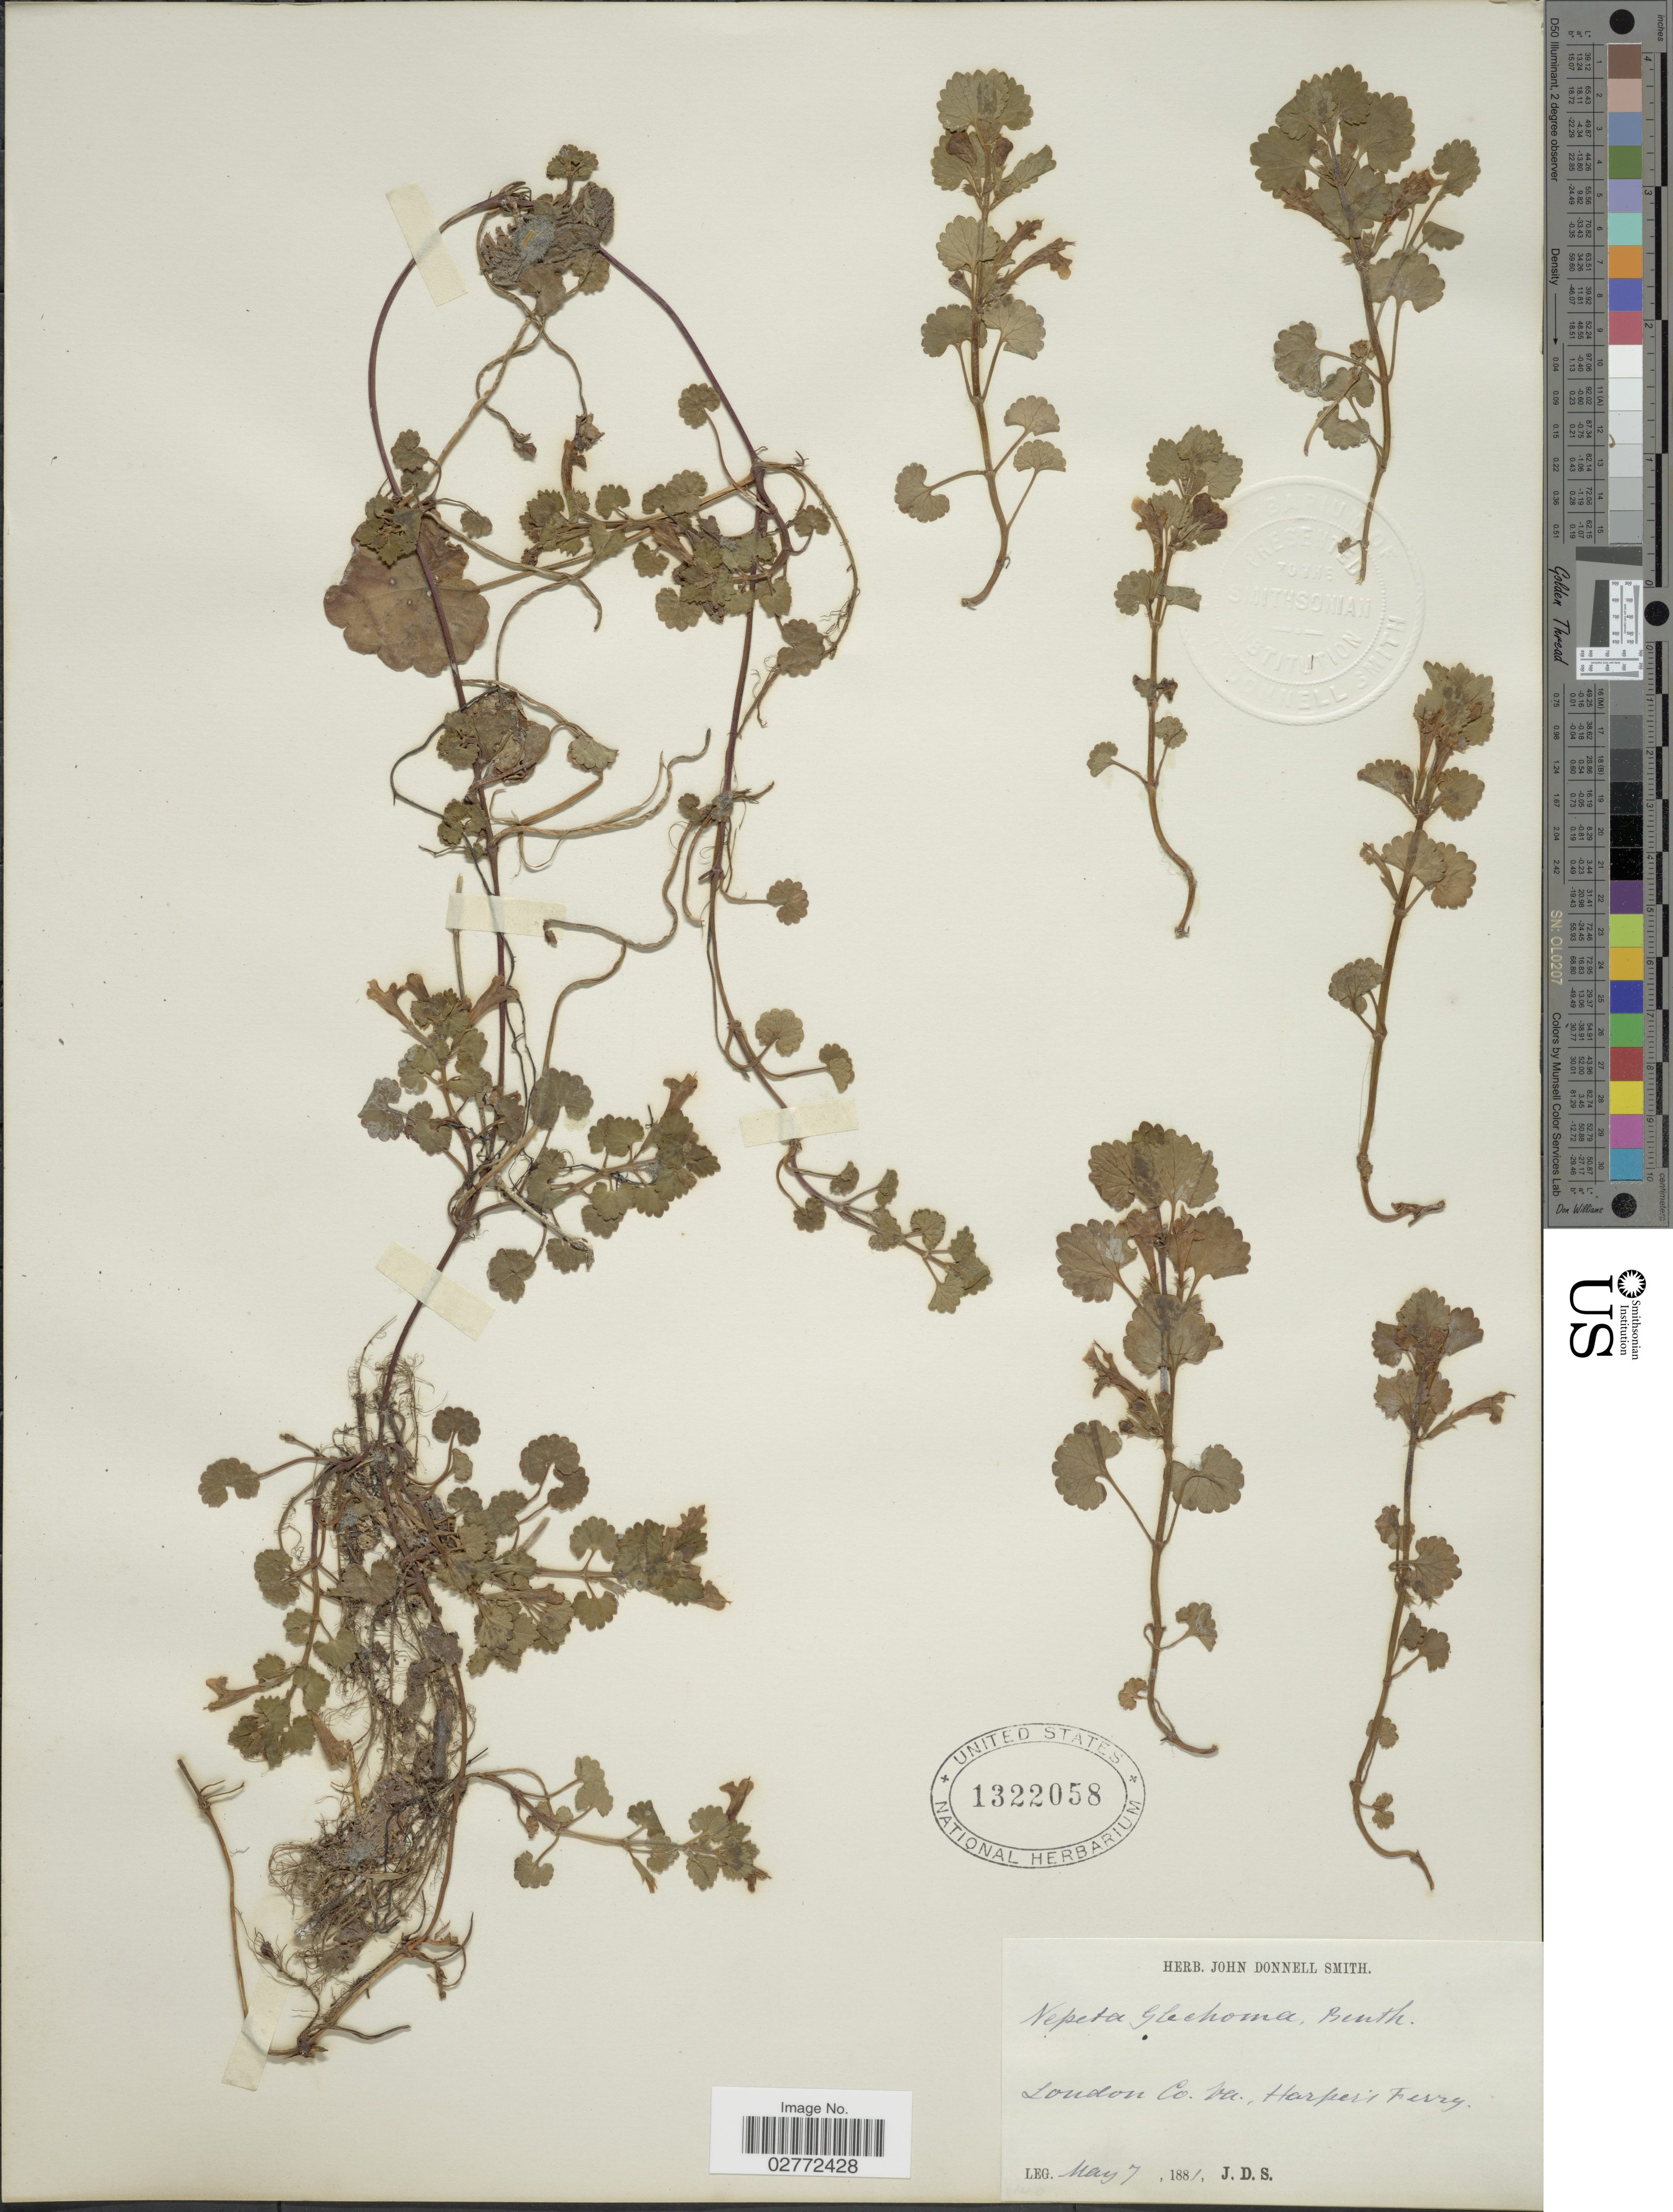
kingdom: Plantae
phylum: Tracheophyta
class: Magnoliopsida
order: Lamiales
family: Lamiaceae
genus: Glechoma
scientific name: Glechoma hederacea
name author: L.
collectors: J. Donnell Smith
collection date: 1881-05-07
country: United States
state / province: Virginia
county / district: Loudoun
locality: Harper's Ferry.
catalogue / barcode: US 1322058